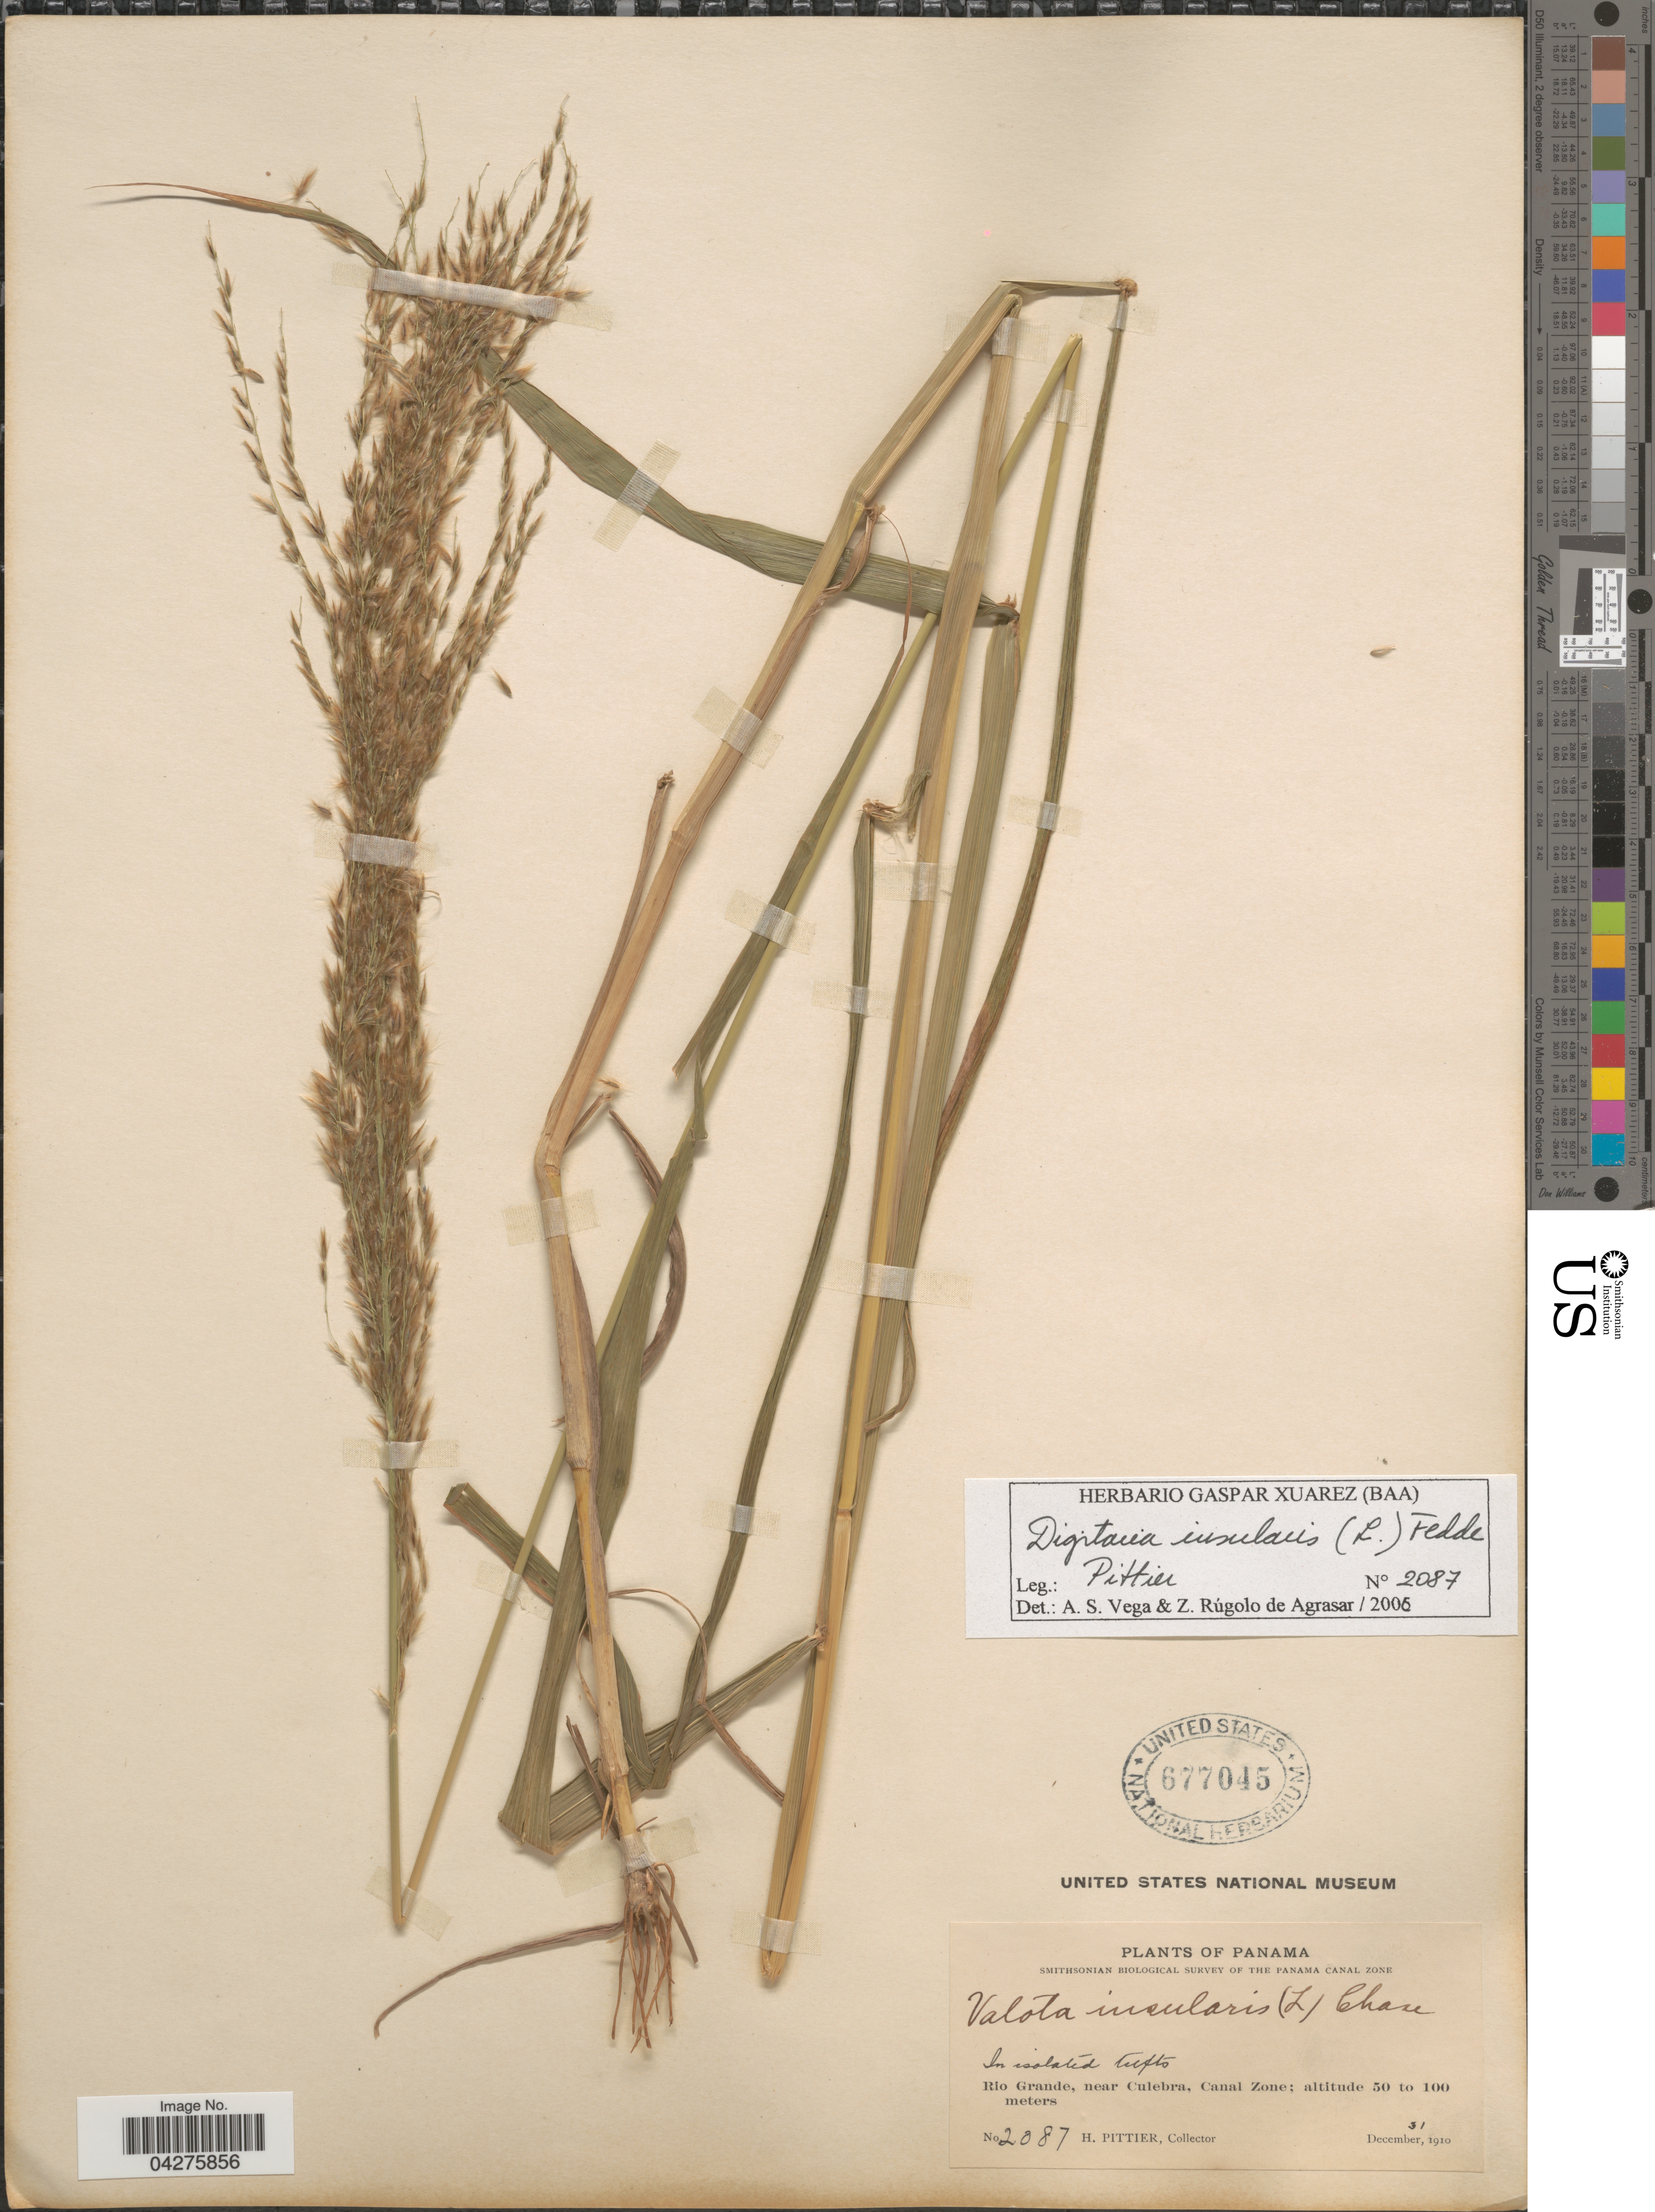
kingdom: Plantae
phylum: Tracheophyta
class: Liliopsida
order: Poales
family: Poaceae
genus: Digitaria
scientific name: Digitaria insularis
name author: (L.) Fedde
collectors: H. F. Pittier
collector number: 2087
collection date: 1910-12-31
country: Panama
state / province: Colón / Panamá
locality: Smithsonian Biological Survey of the Panama Canal Zone. Rio Grande, near Culebra, Canal Zone.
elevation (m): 50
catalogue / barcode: US 677045